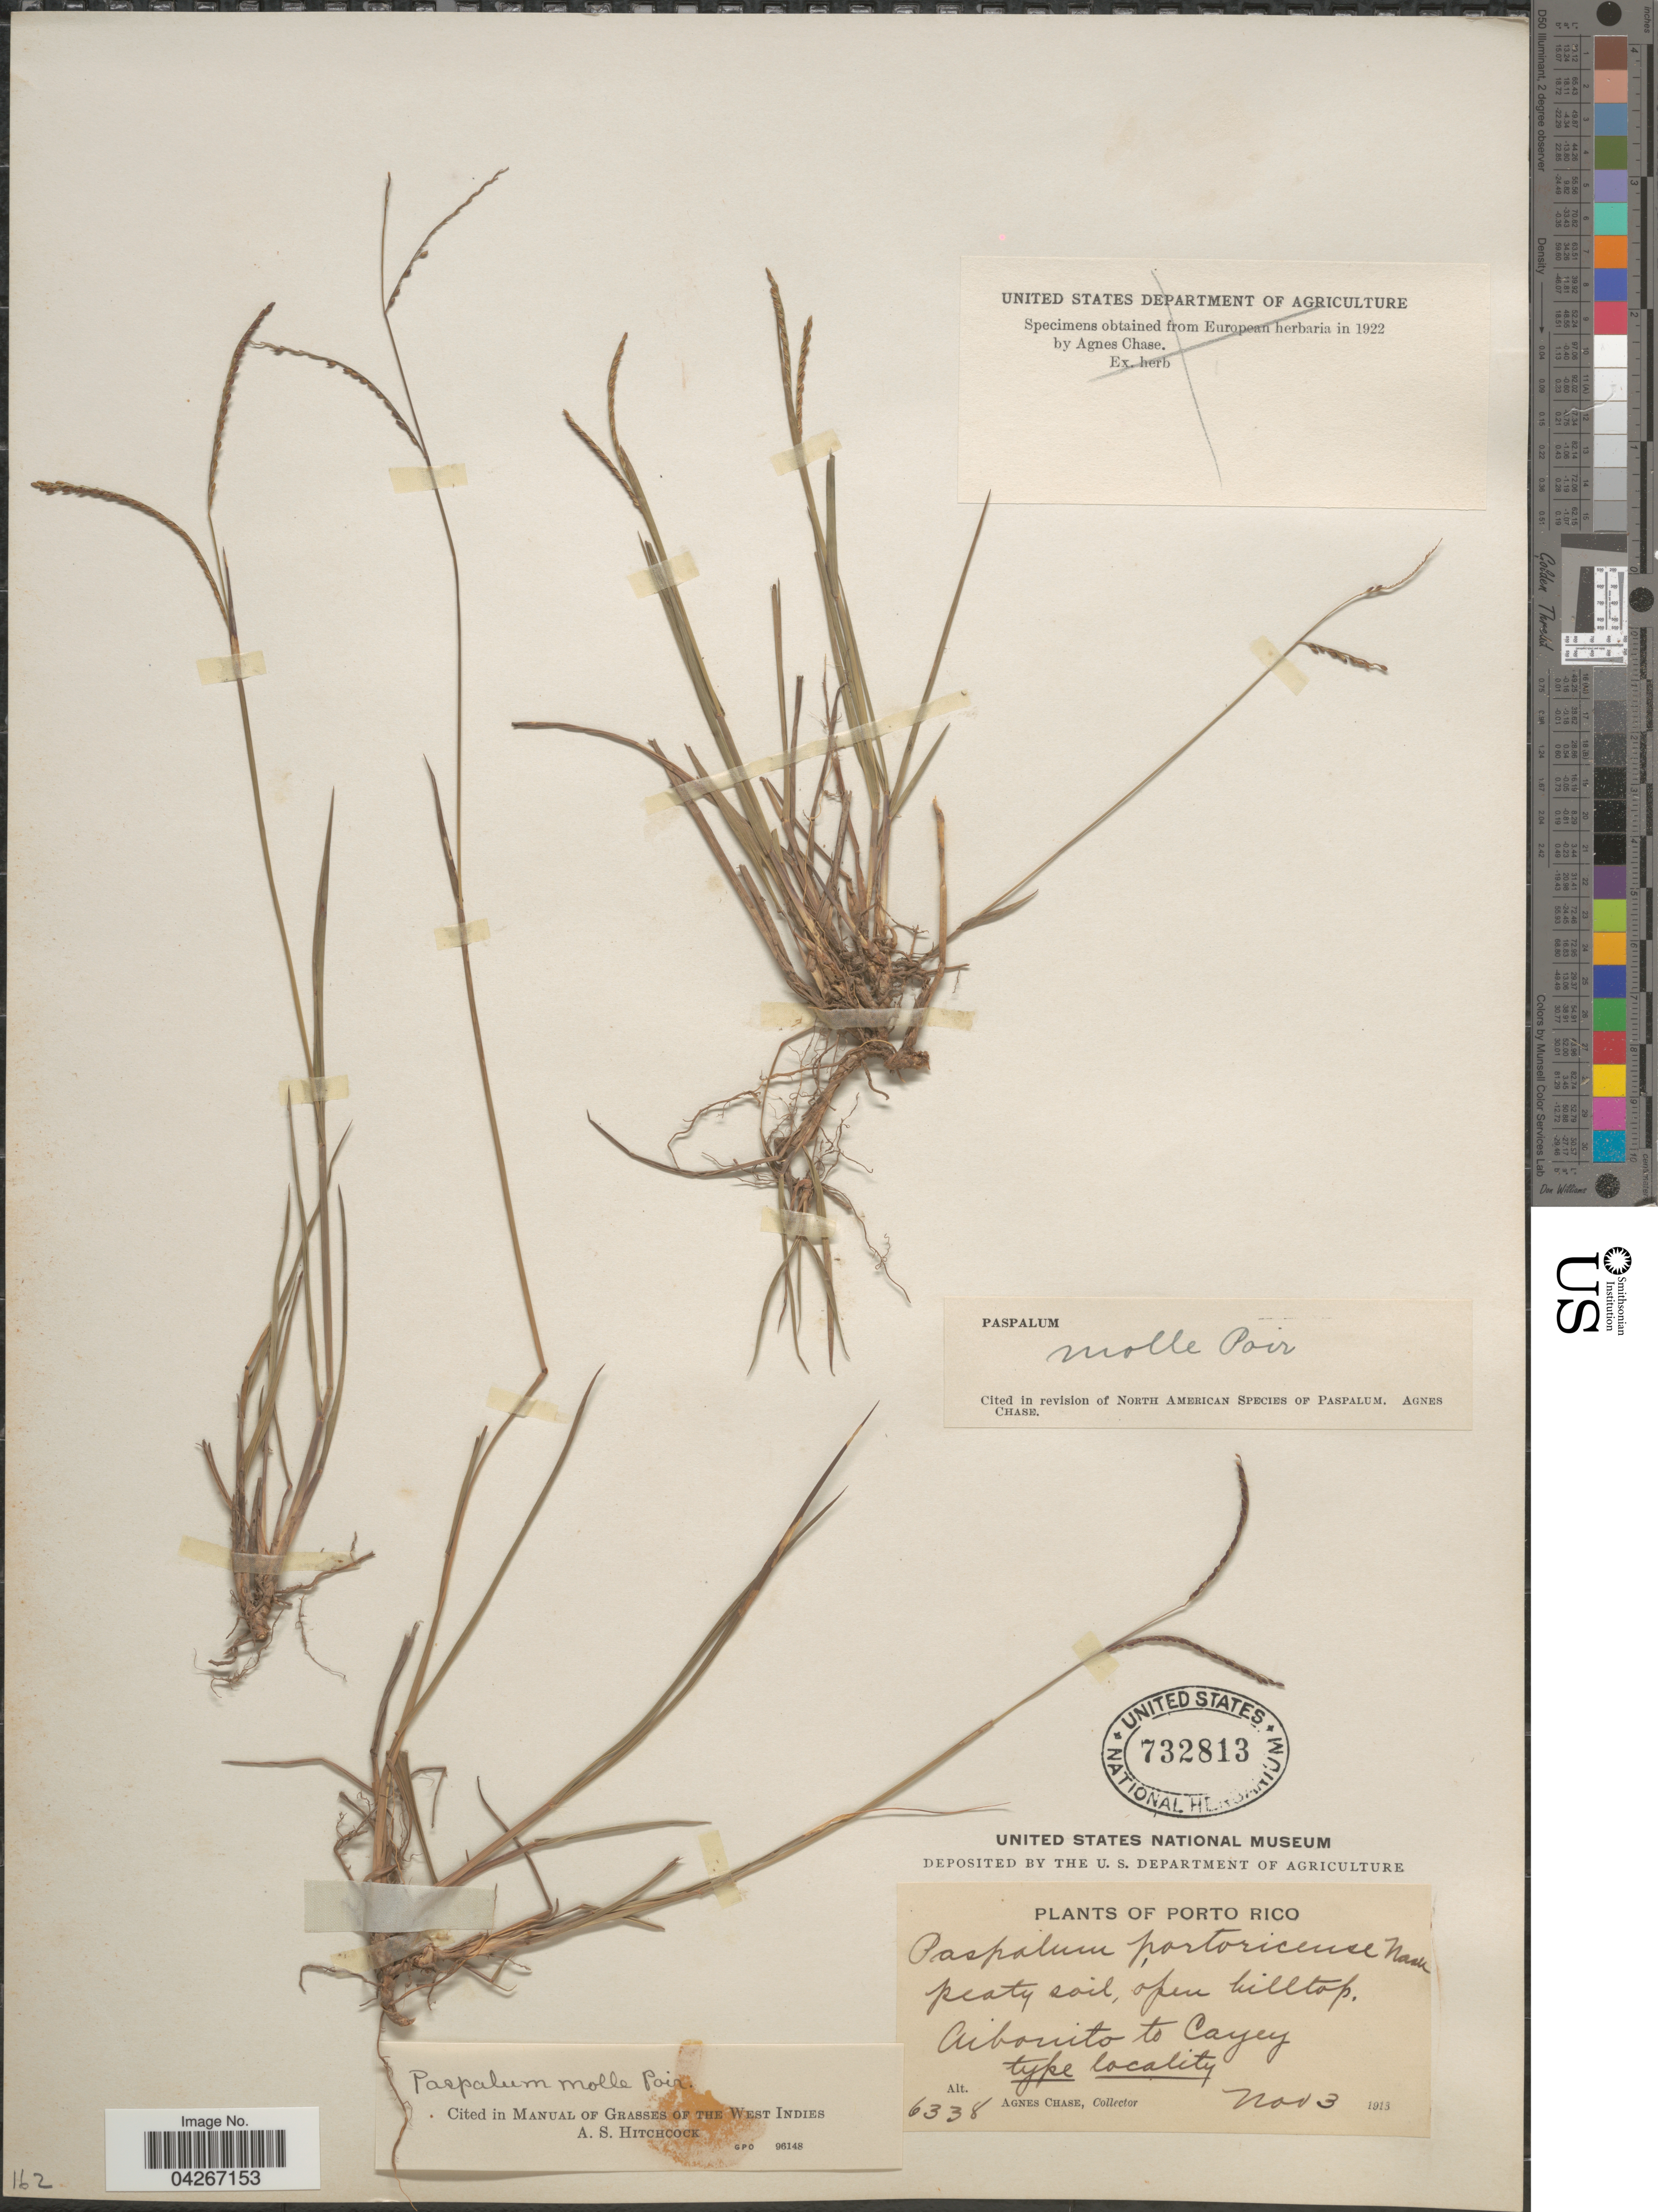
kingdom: Plantae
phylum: Tracheophyta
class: Liliopsida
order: Poales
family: Poaceae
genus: Paspalum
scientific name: Paspalum molle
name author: Poir.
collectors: A. Chase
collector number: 6338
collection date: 1913-11-03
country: Puerto Rico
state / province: Çayey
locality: Aibonito to Cayey.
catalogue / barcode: US 732813